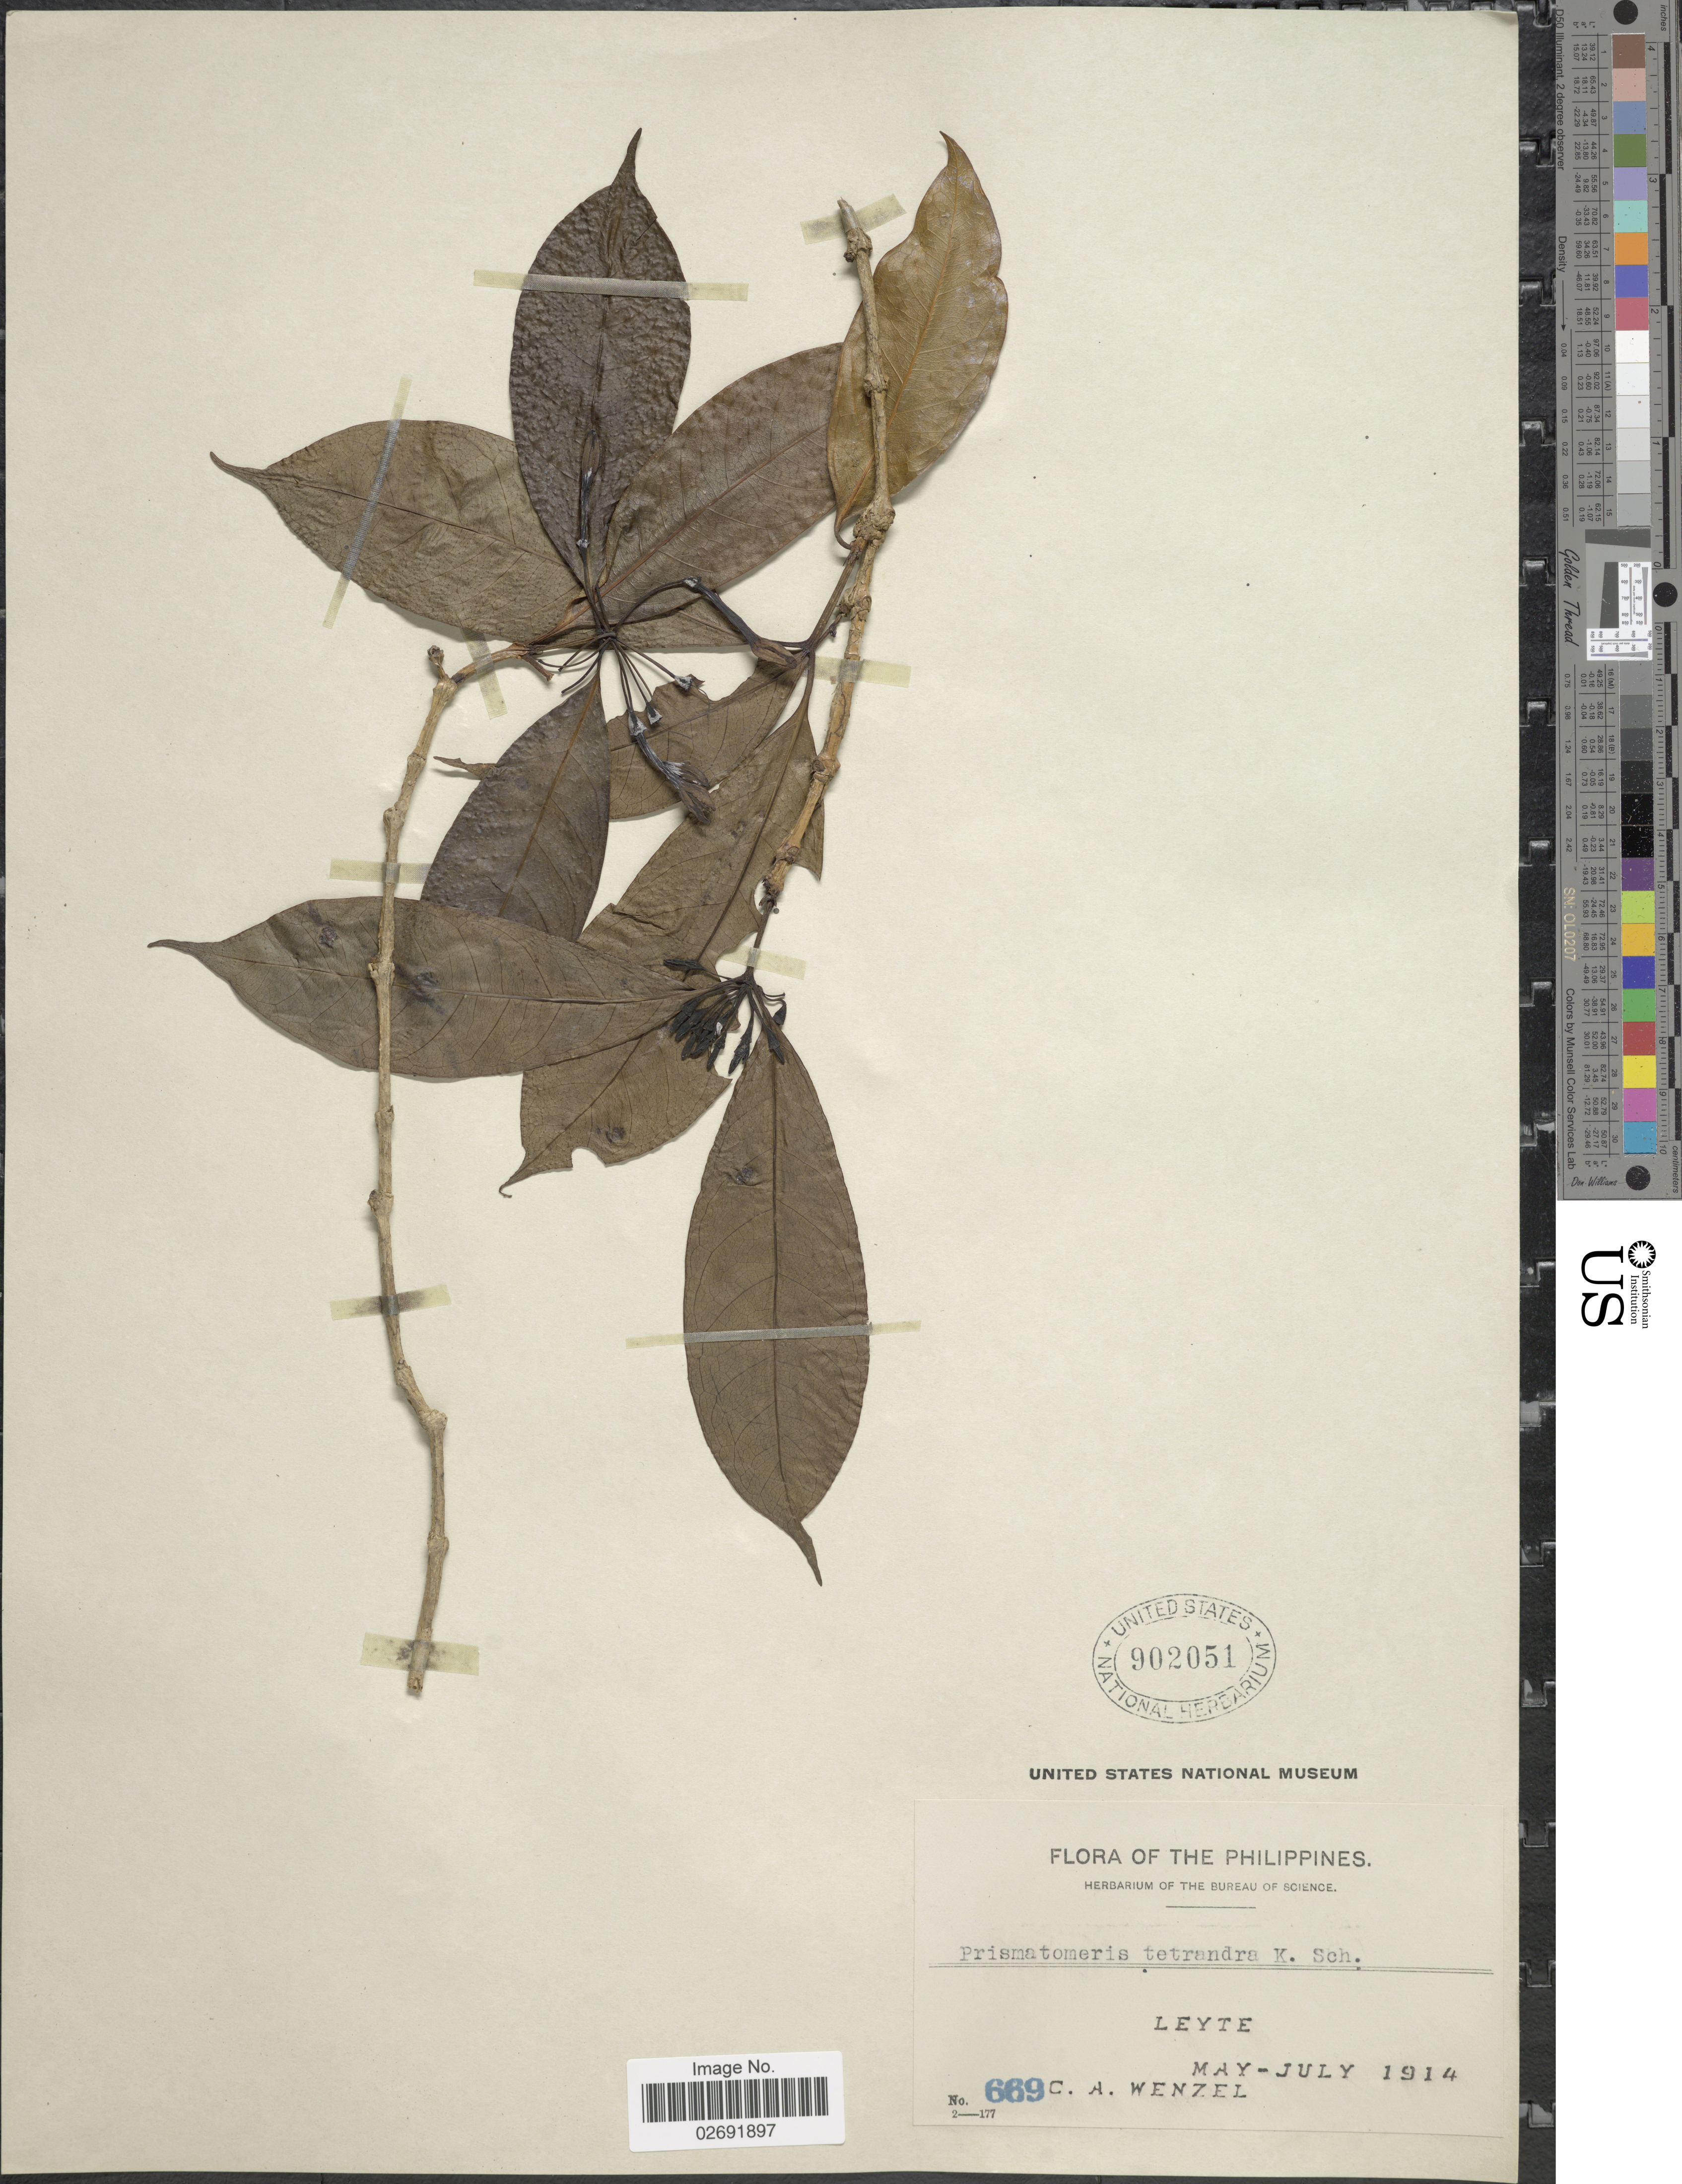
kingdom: Plantae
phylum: Tracheophyta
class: Magnoliopsida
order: Gentianales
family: Rubiaceae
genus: Prismatomeris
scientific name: Prismatomeris sp.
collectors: C. Wenzel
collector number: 669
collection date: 1914-05/1914-06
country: Philippines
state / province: Eastern Visayas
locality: Leyte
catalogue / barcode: US 902051